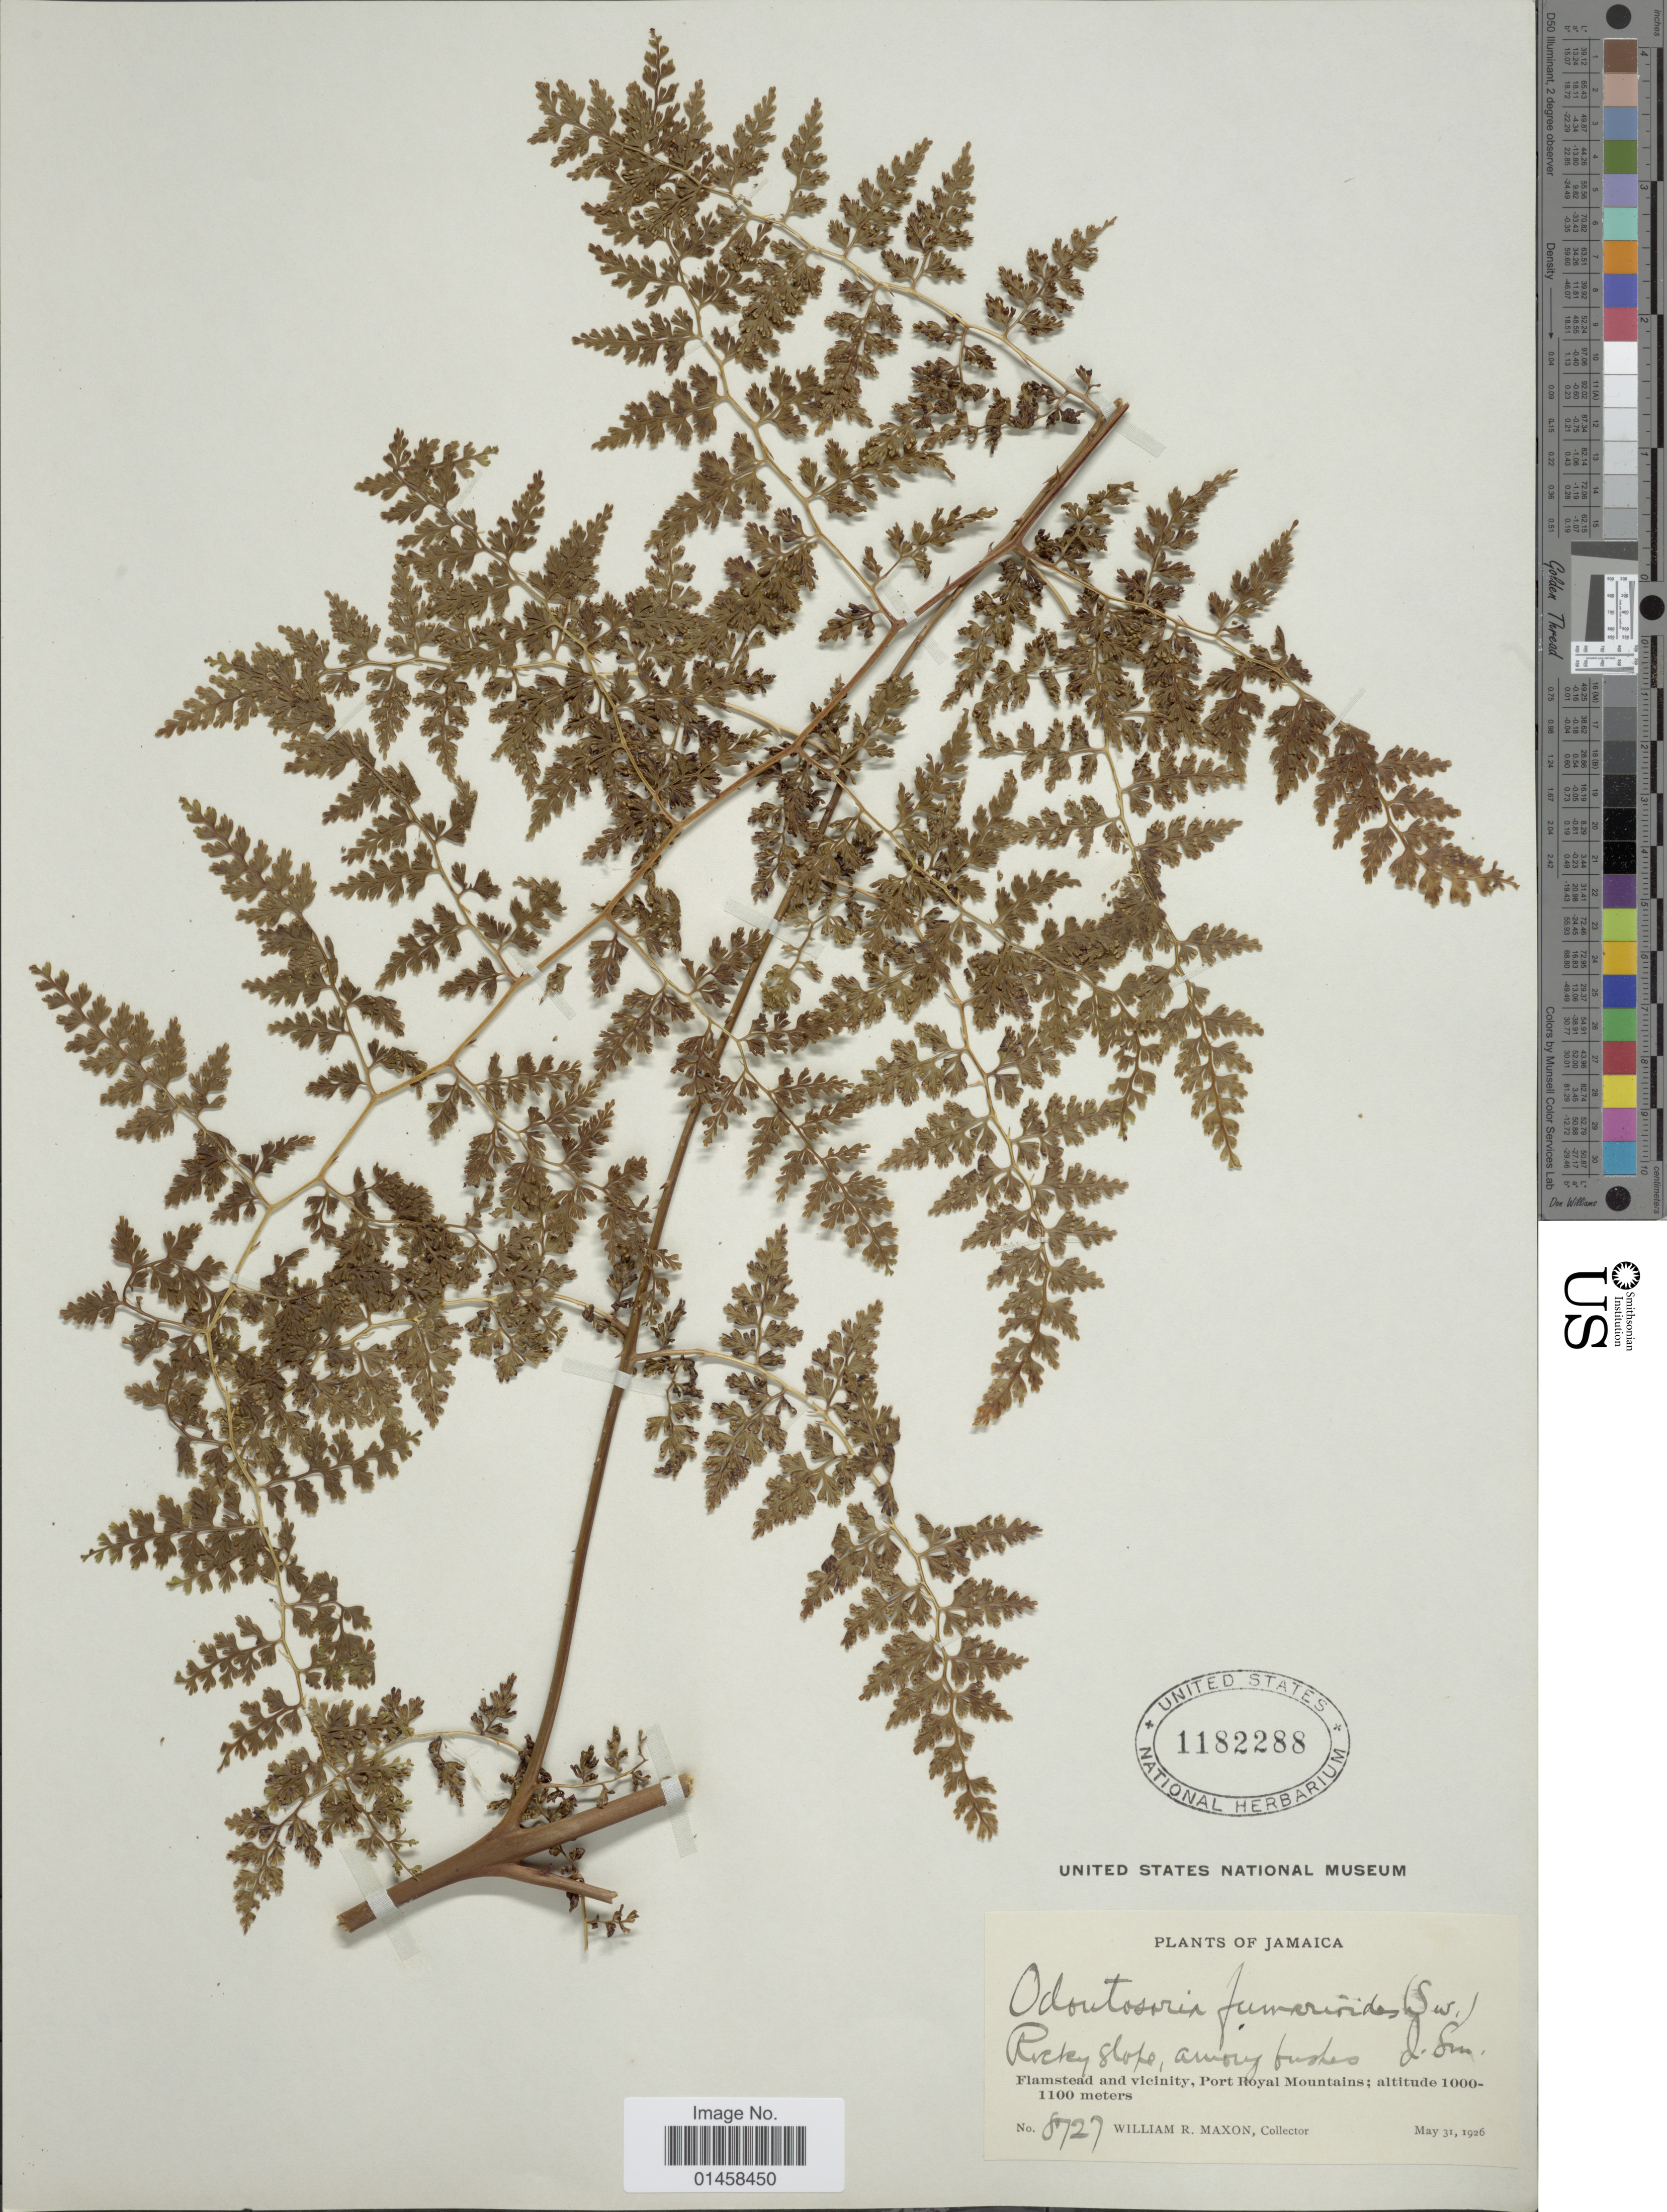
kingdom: Plantae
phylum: Tracheophyta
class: Polypodiopsida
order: Polypodiales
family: Lindsaeaceae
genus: Odontosoria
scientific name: Odontosoria fumarioides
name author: (Sw.) J. Sm.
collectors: W. R. Maxon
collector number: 8727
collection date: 1926-05-31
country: Jamaica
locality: Flamstead and vicinity, Port Royal Mountains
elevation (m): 1000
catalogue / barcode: US 1182288